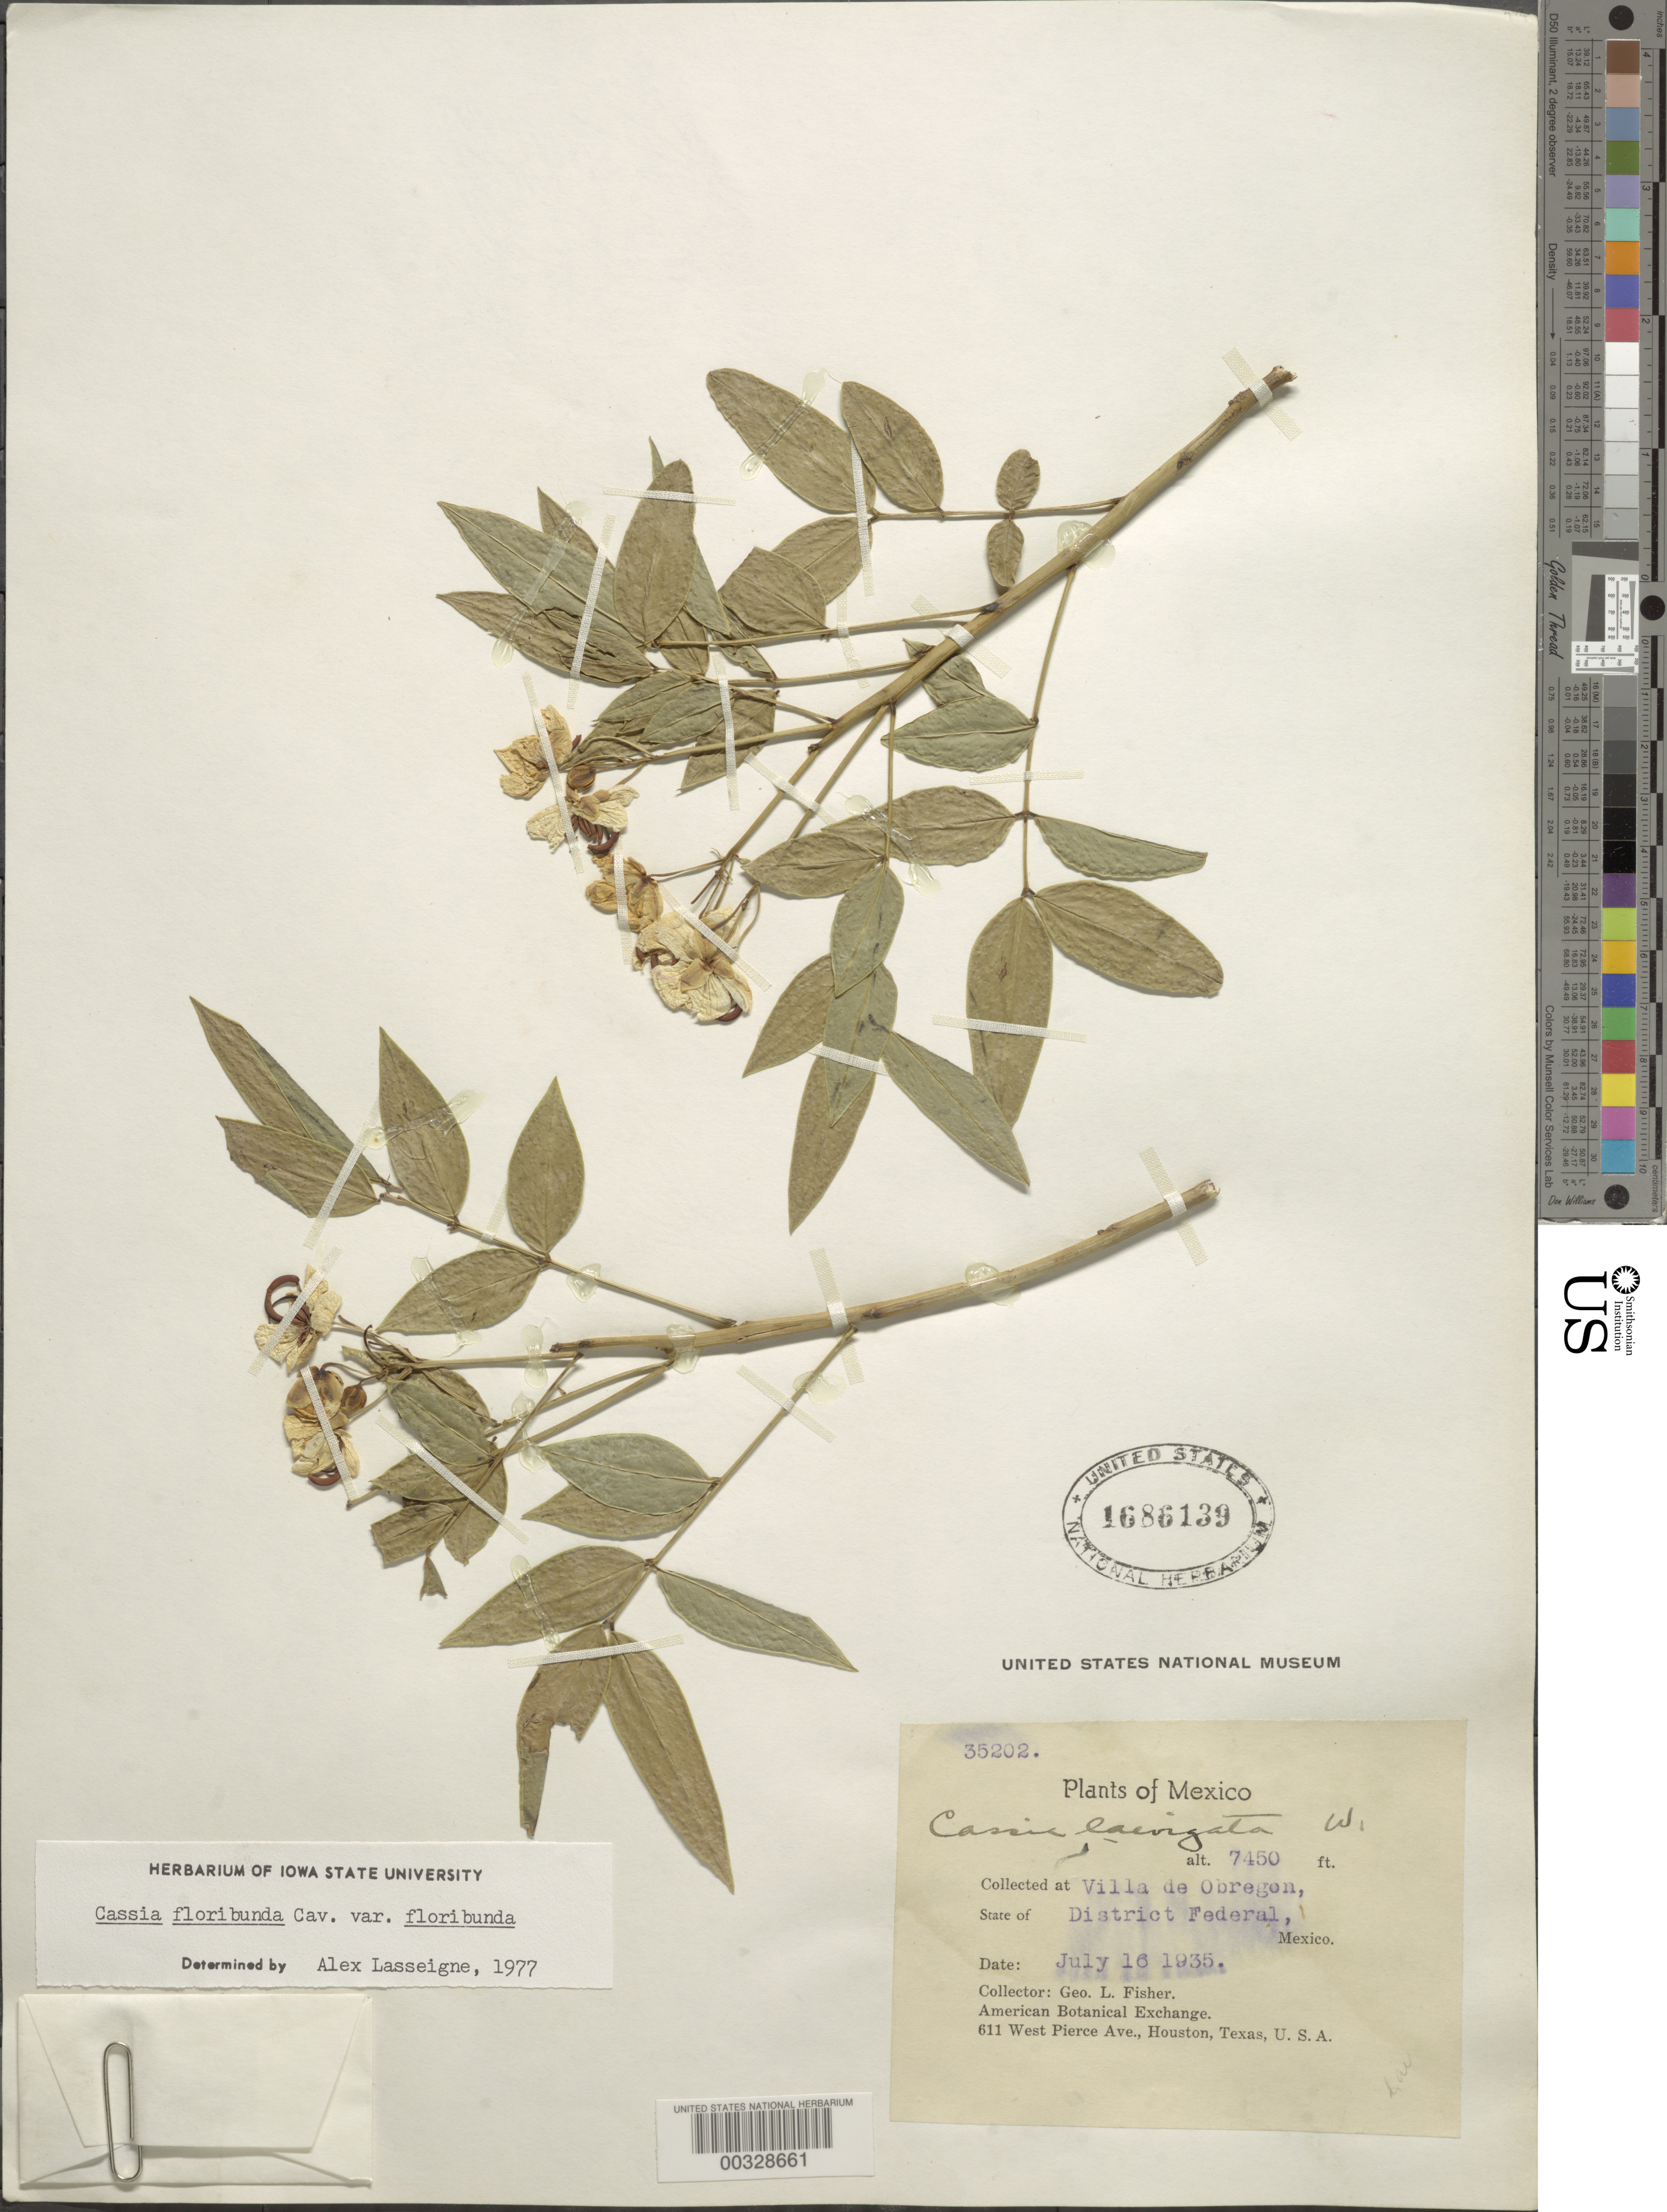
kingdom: Plantae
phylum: Tracheophyta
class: Magnoliopsida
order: Fabales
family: Fabaceae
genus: Senna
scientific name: Senna x floribunda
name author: (Cav.) H.S. Irwin & Barneby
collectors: G. L. Fisher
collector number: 35202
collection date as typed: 16 Jul 1935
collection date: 1935-07-16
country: Mexico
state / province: Distrito Federal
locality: Villa de Obregon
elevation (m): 2271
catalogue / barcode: US 1686139